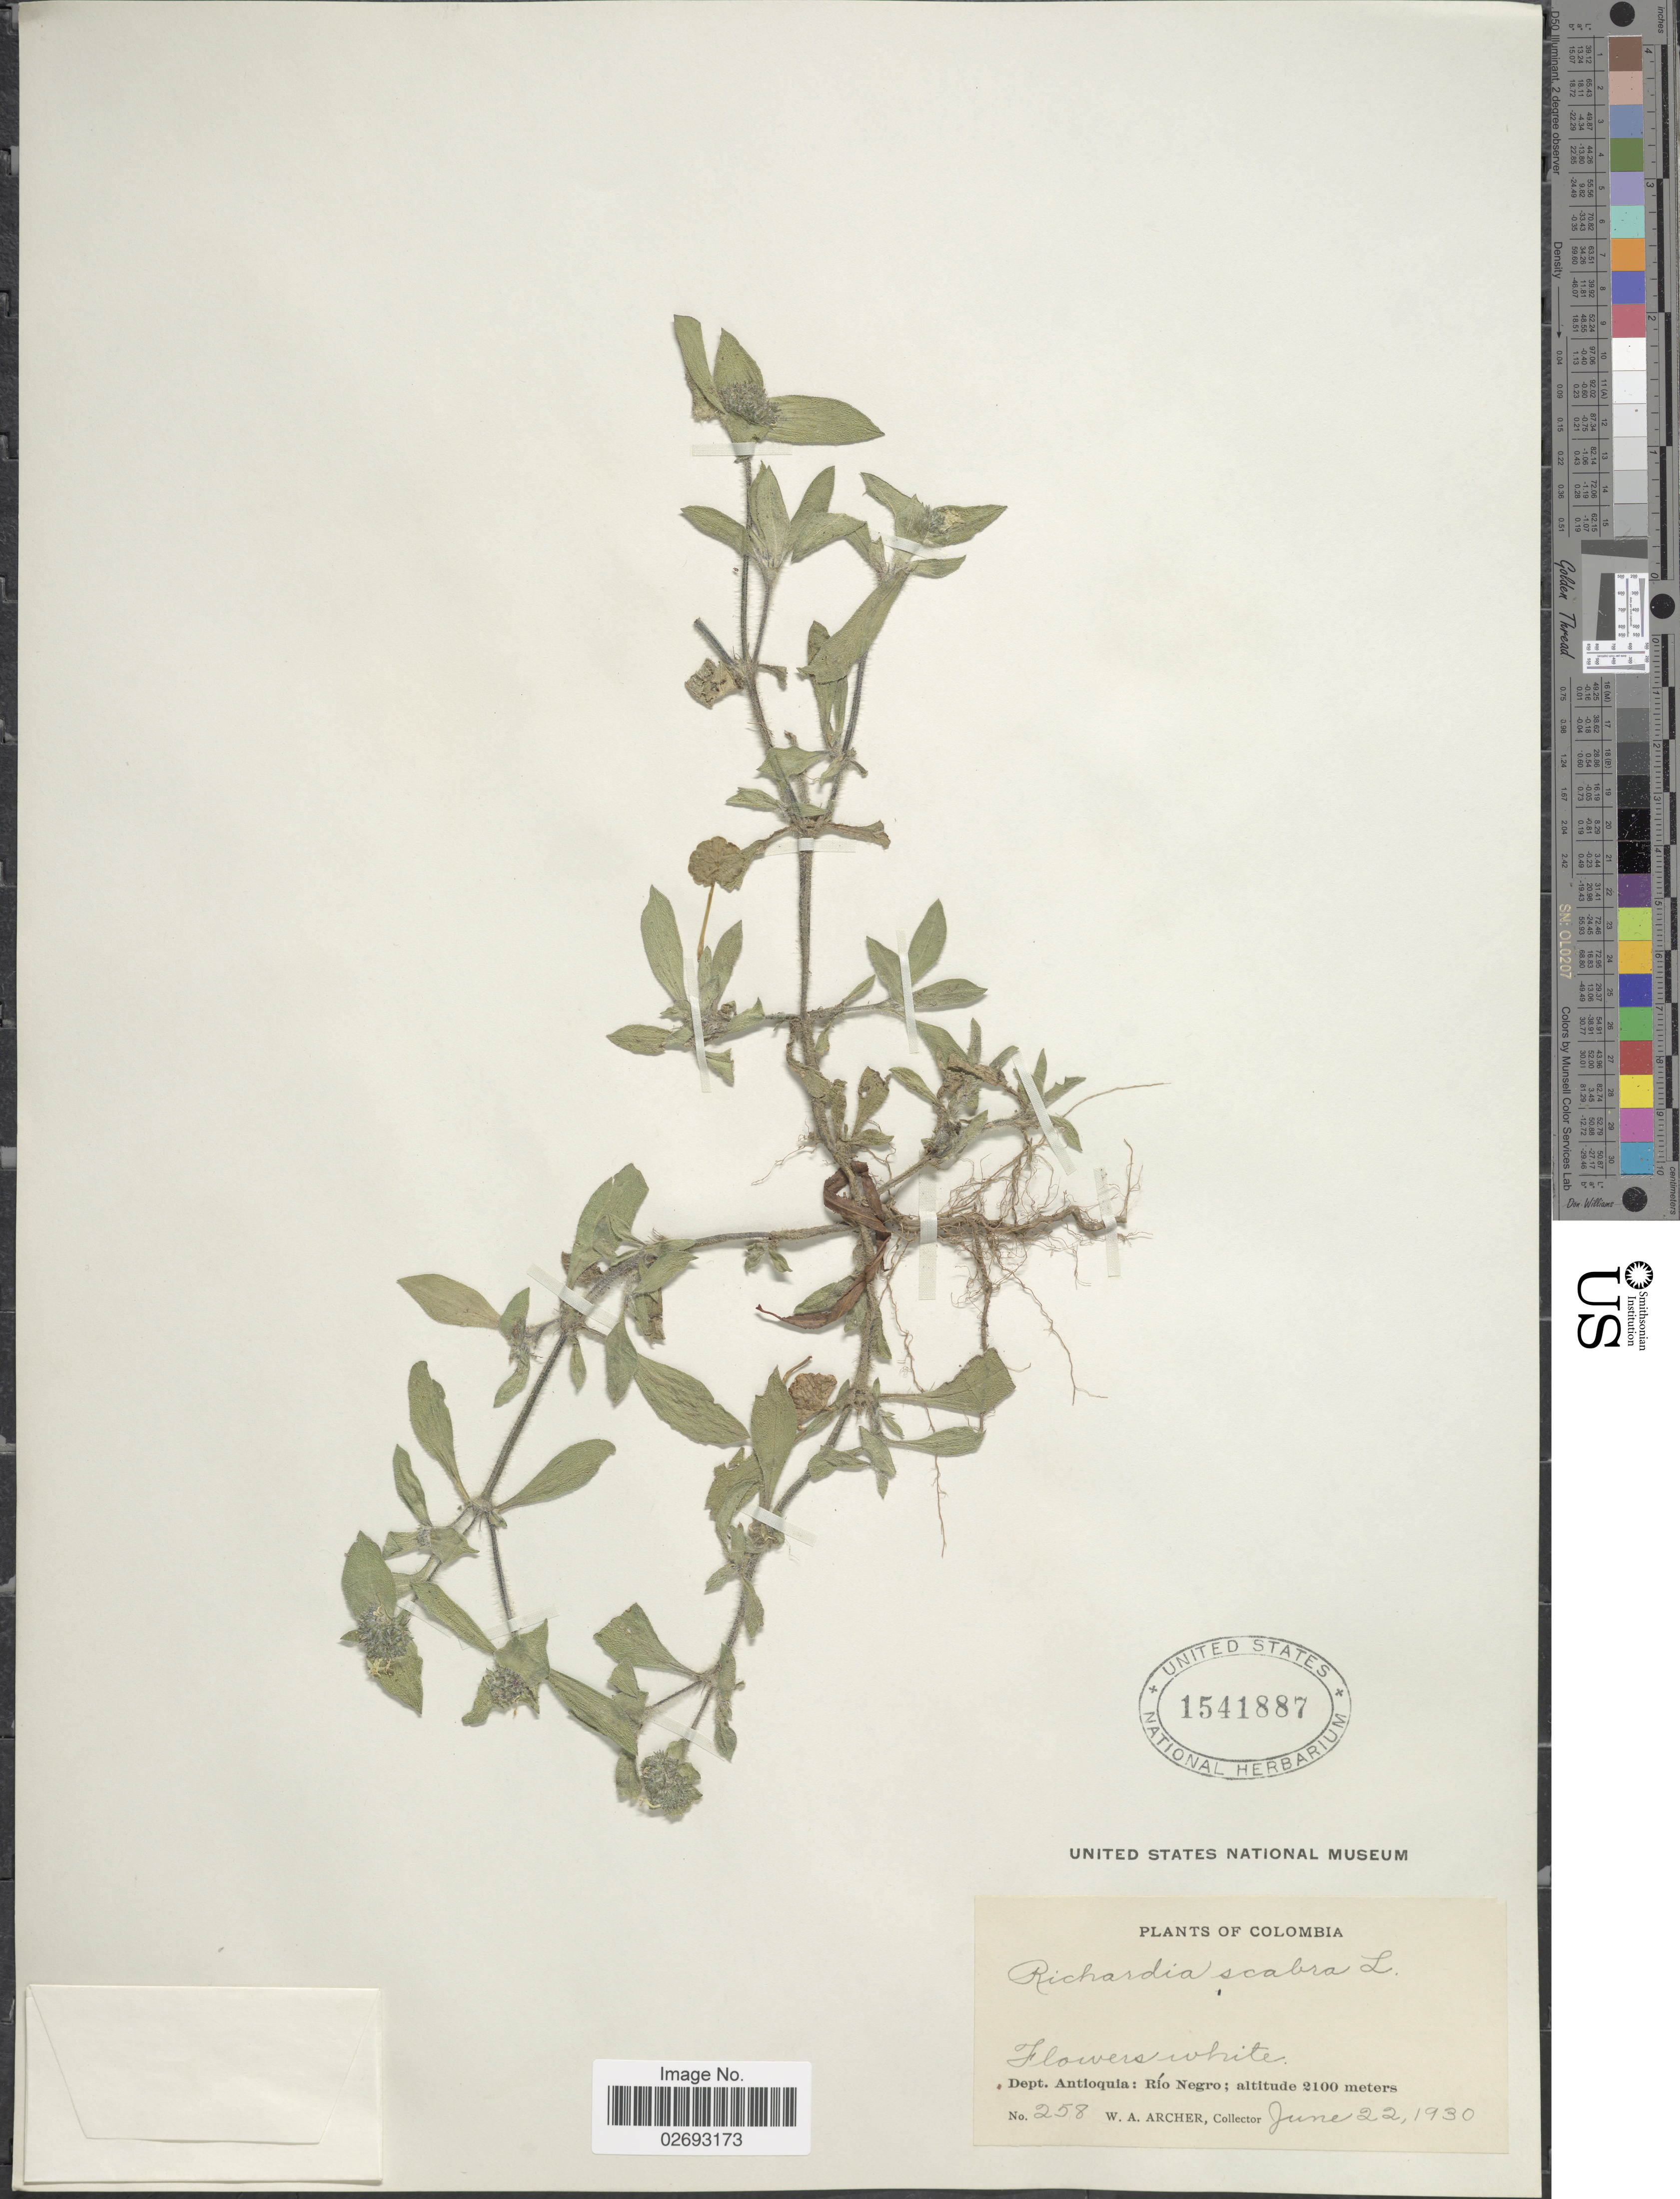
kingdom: Plantae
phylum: Tracheophyta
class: Magnoliopsida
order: Gentianales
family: Rubiaceae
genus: Richardia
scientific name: Richardia scabra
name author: L.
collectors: W. A. Archer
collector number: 258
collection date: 1930-06-22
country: Colombia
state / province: Antioquia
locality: Rio Negro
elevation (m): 2100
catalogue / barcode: US 1541887